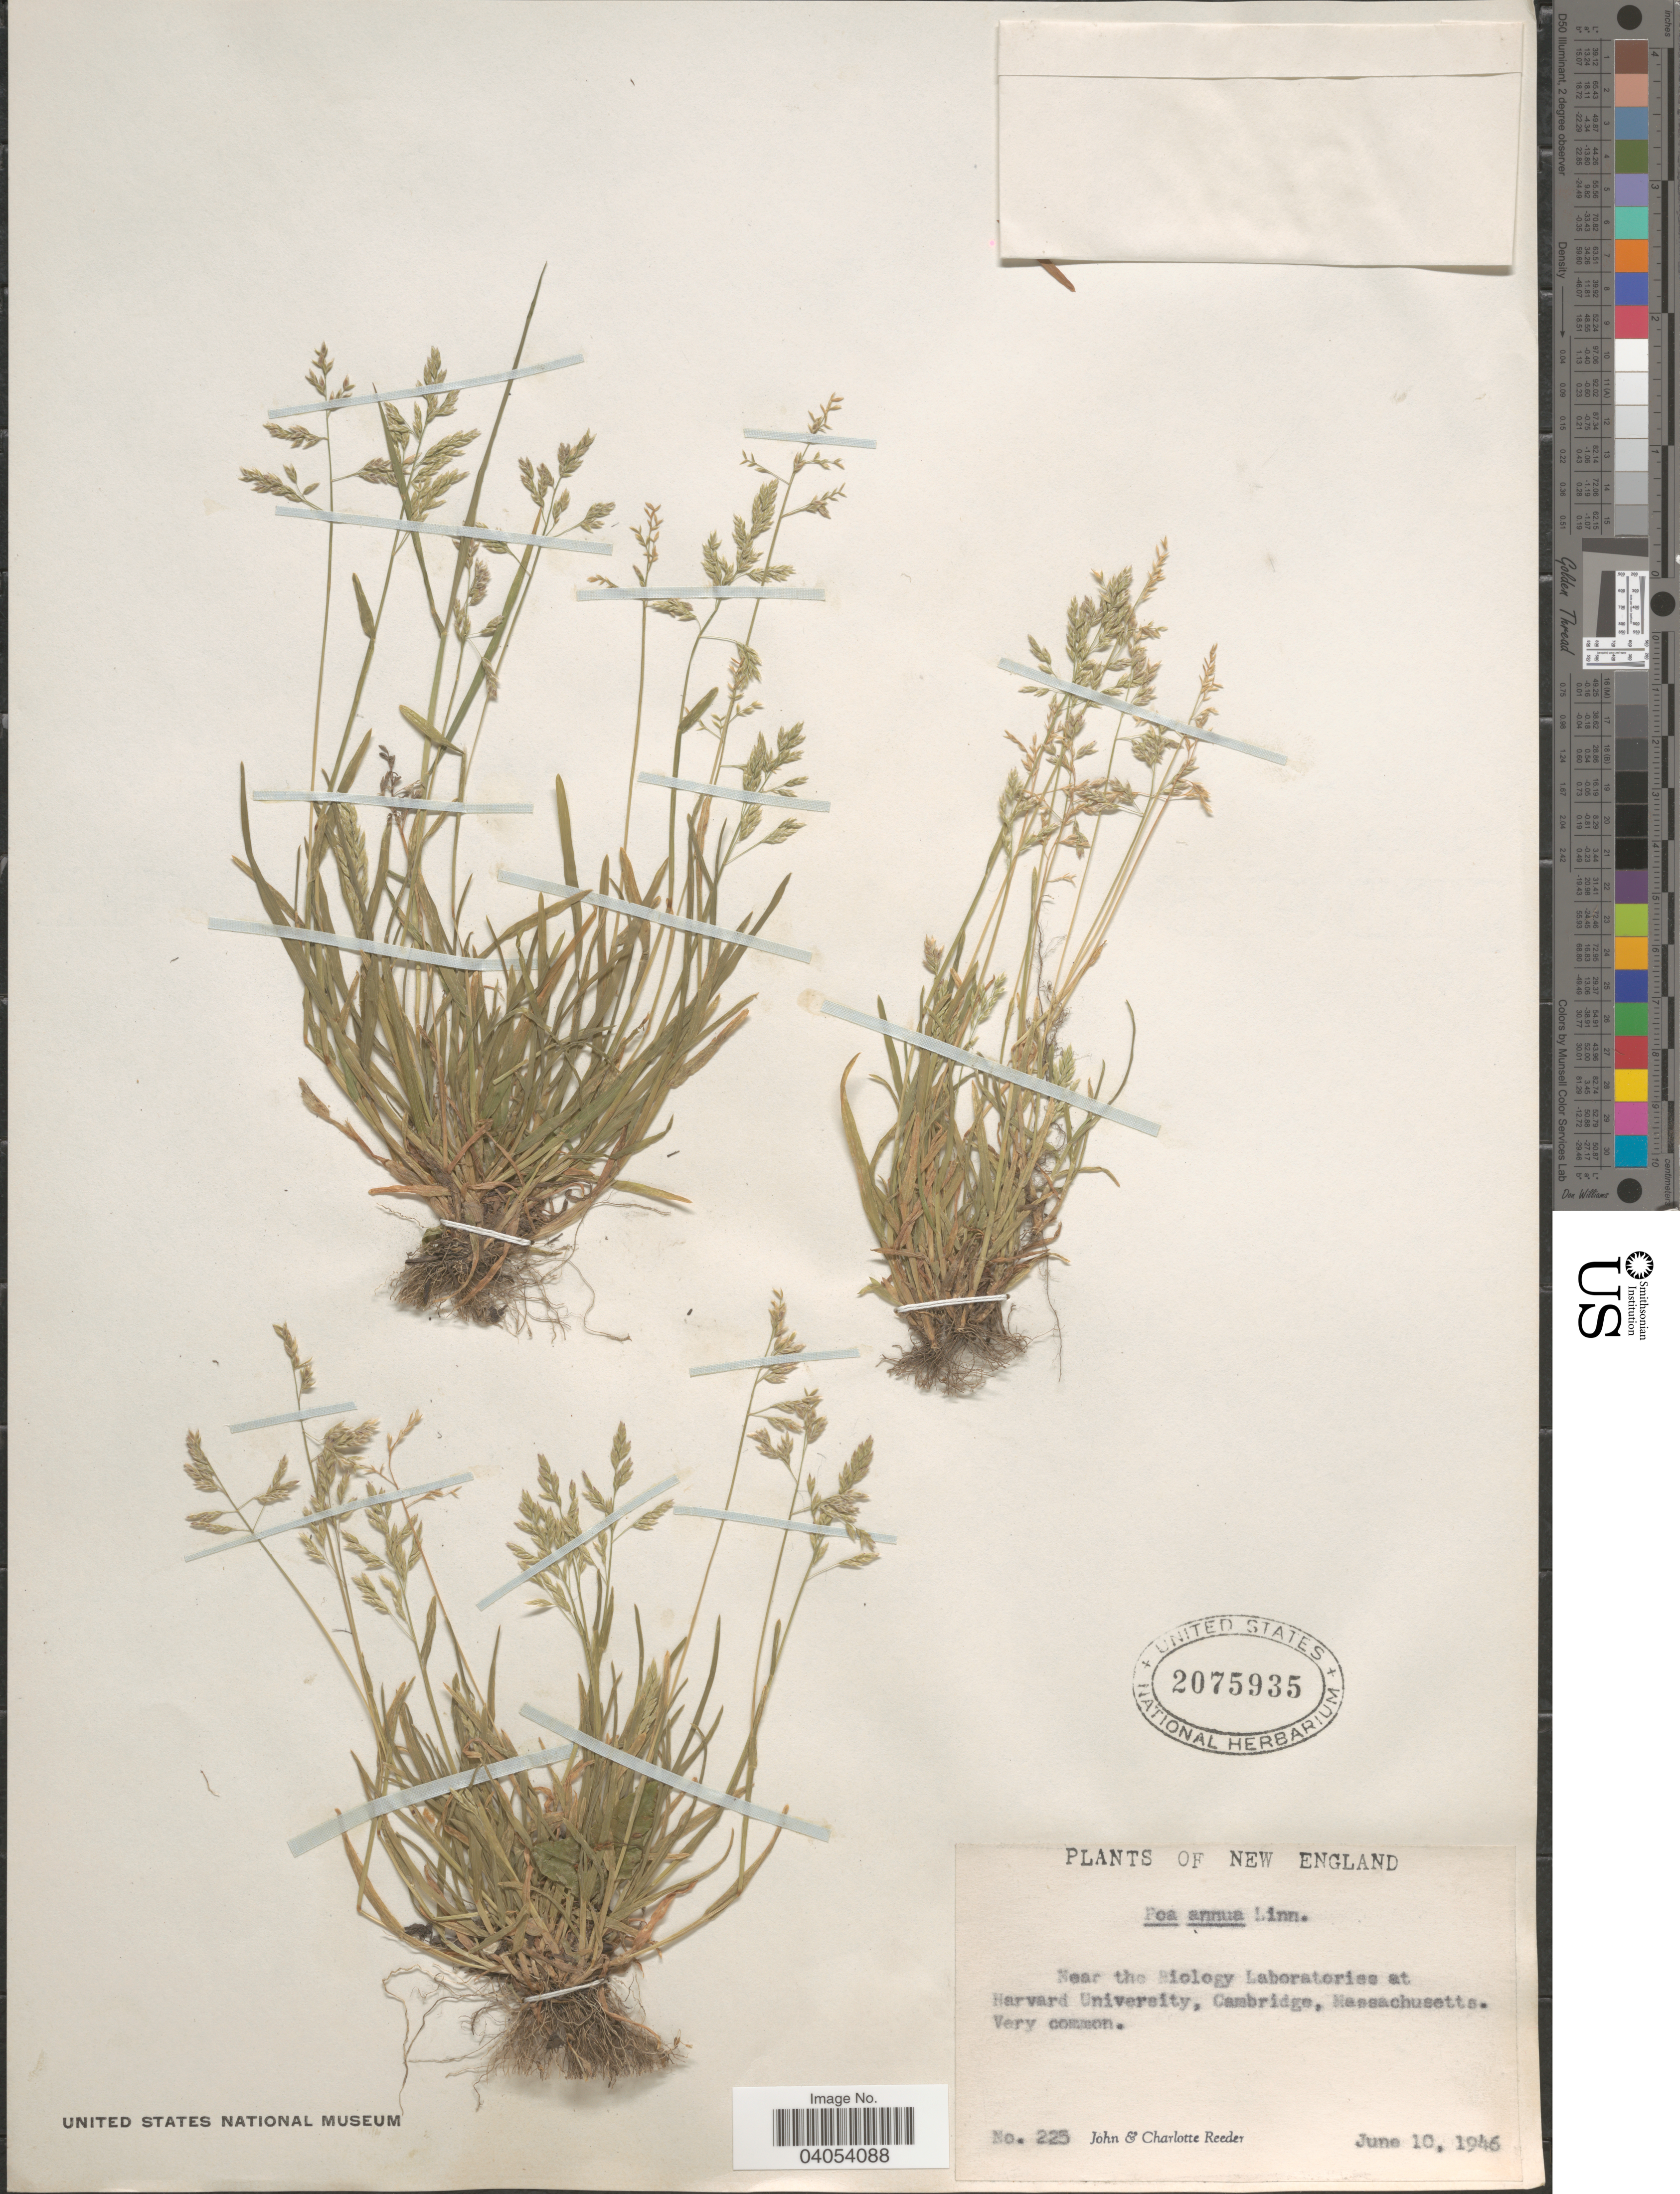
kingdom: Plantae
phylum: Tracheophyta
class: Liliopsida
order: Poales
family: Poaceae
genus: Poa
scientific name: Poa annua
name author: L.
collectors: J. R. Reeder & C. G. Reeder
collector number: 225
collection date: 1946-06-10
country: United States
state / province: Massachusetts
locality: New England. Near the Biology Laboratories at Harvard University, Cambridge.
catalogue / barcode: US 2075935